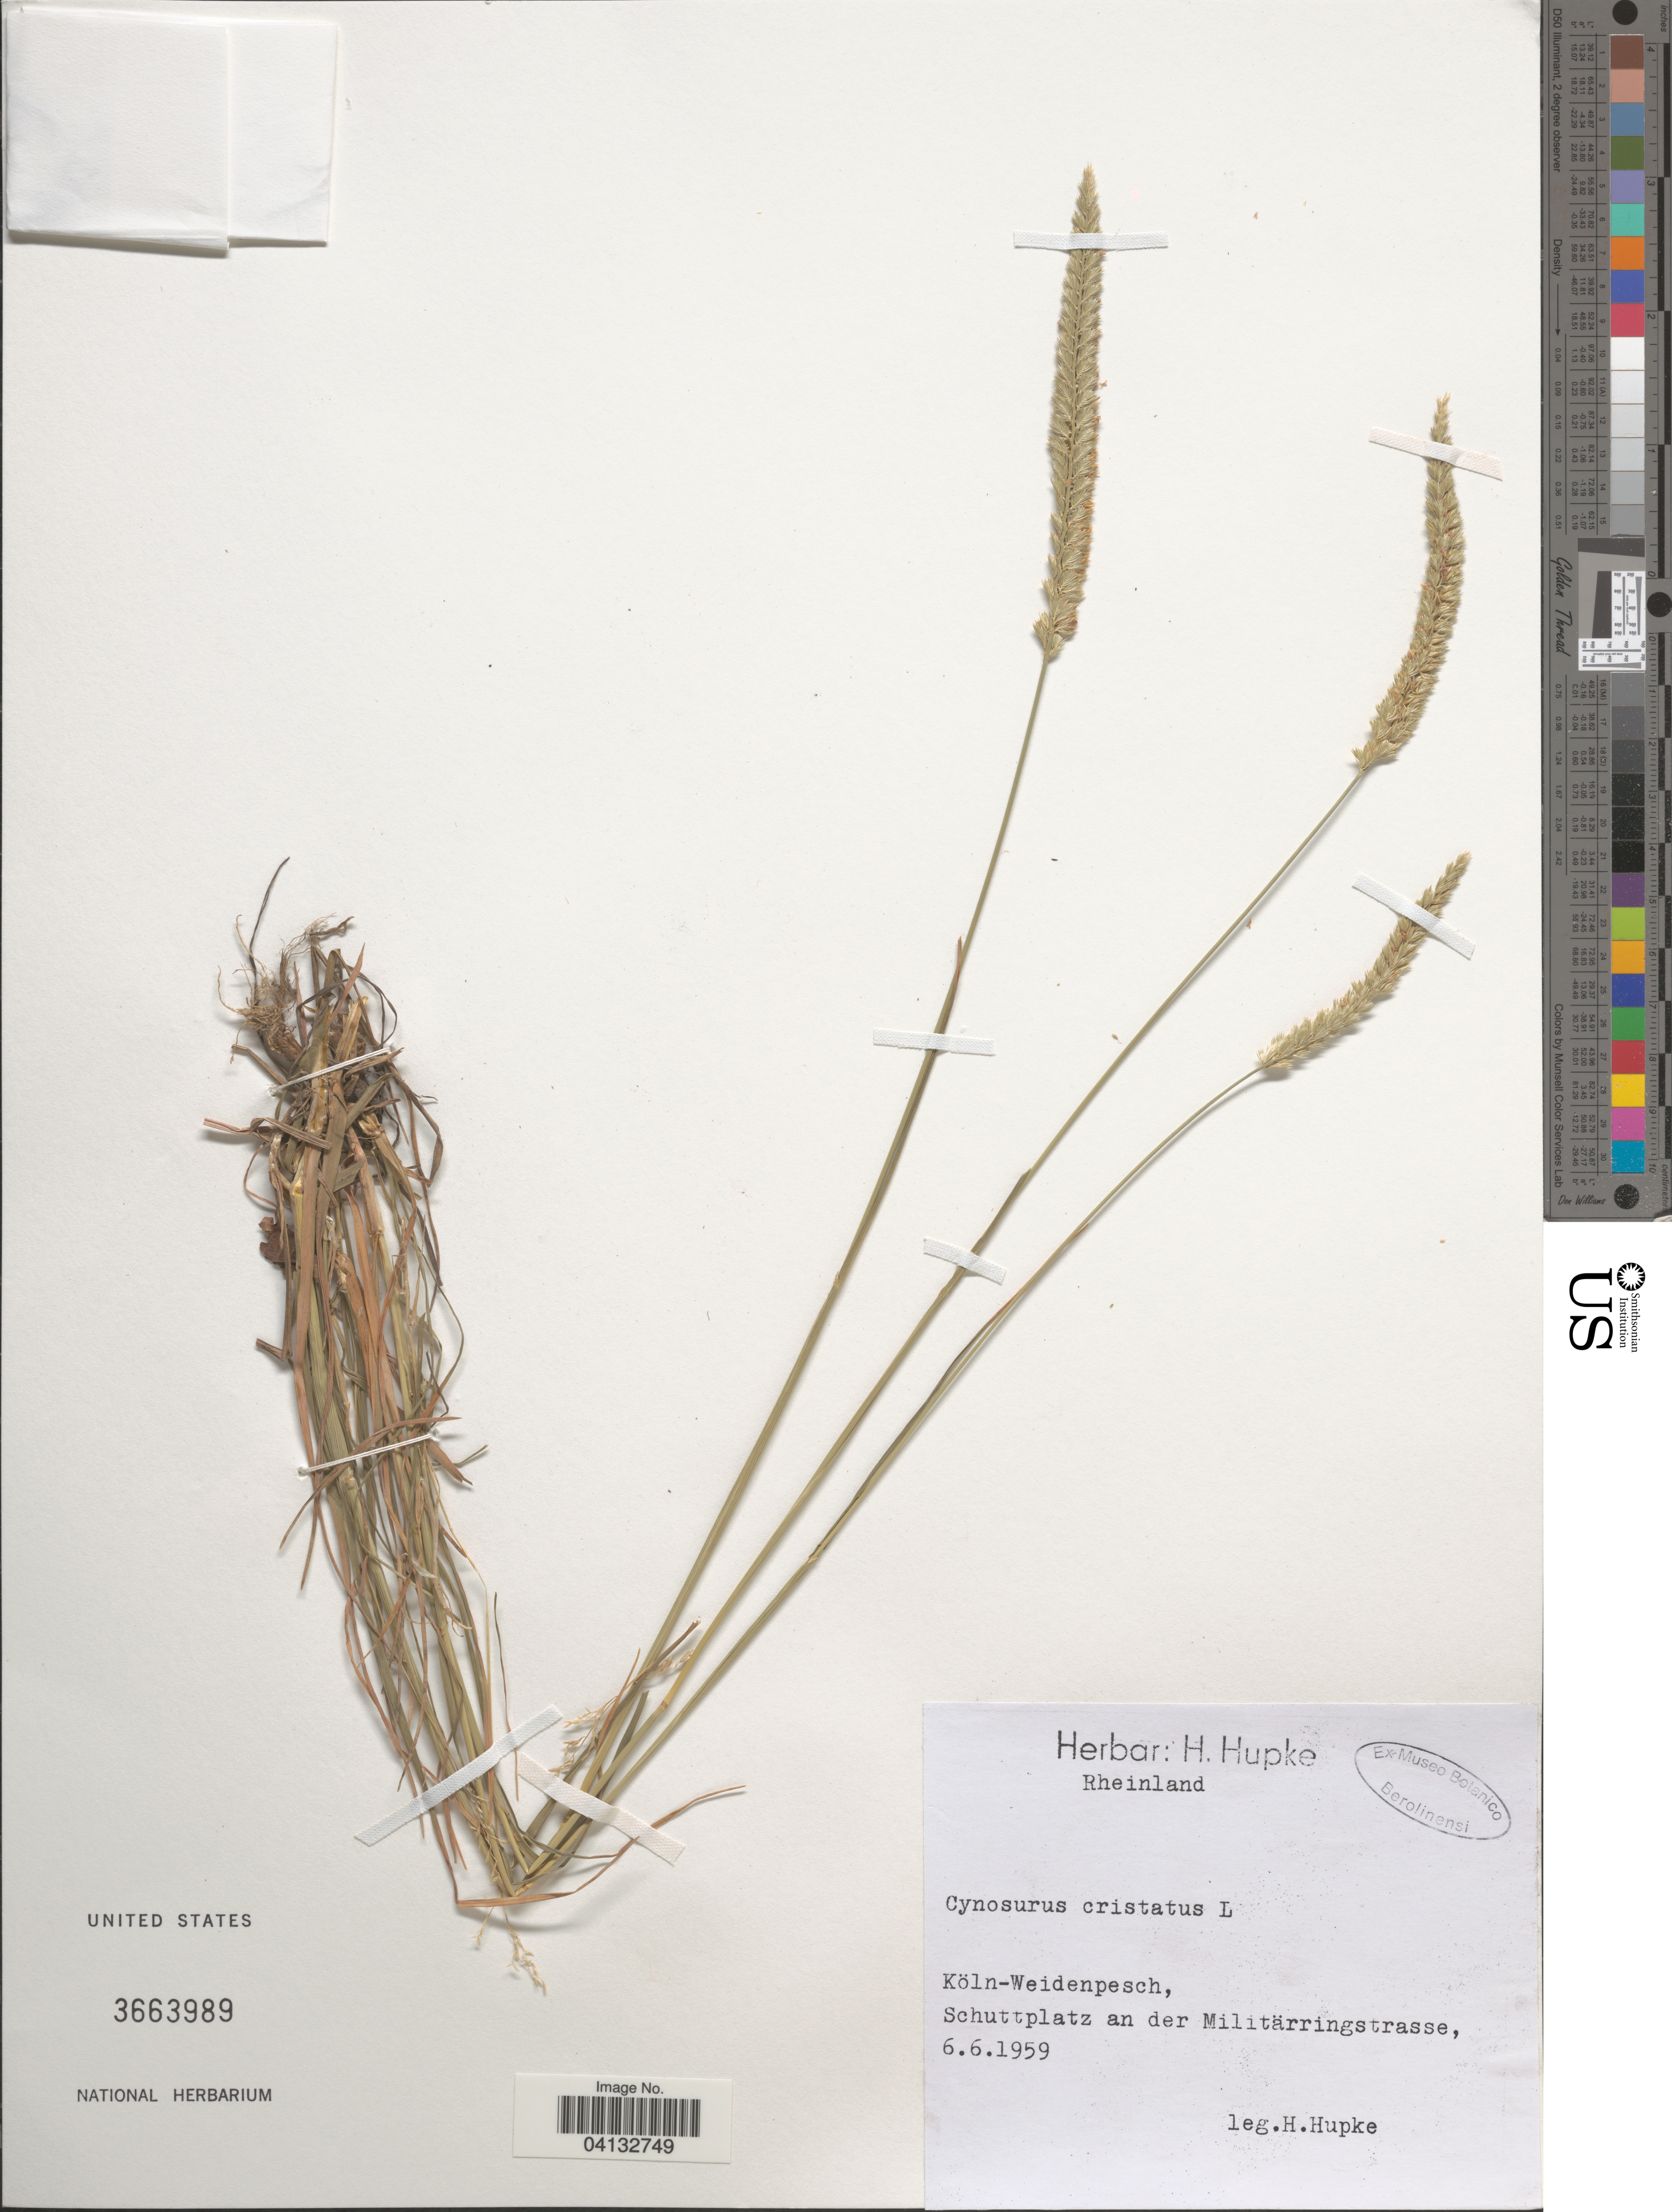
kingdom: Plantae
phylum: Tracheophyta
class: Liliopsida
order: Poales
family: Poaceae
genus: Cynosurus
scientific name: Cynosurus cristatus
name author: L.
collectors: H. Hupke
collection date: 1959-06-06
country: Germany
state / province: Rhineland-Palatinate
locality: Rheinland. Köln-Weidenpesch, Schuttplatz an der Militärringstrasse.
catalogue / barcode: US 3663989